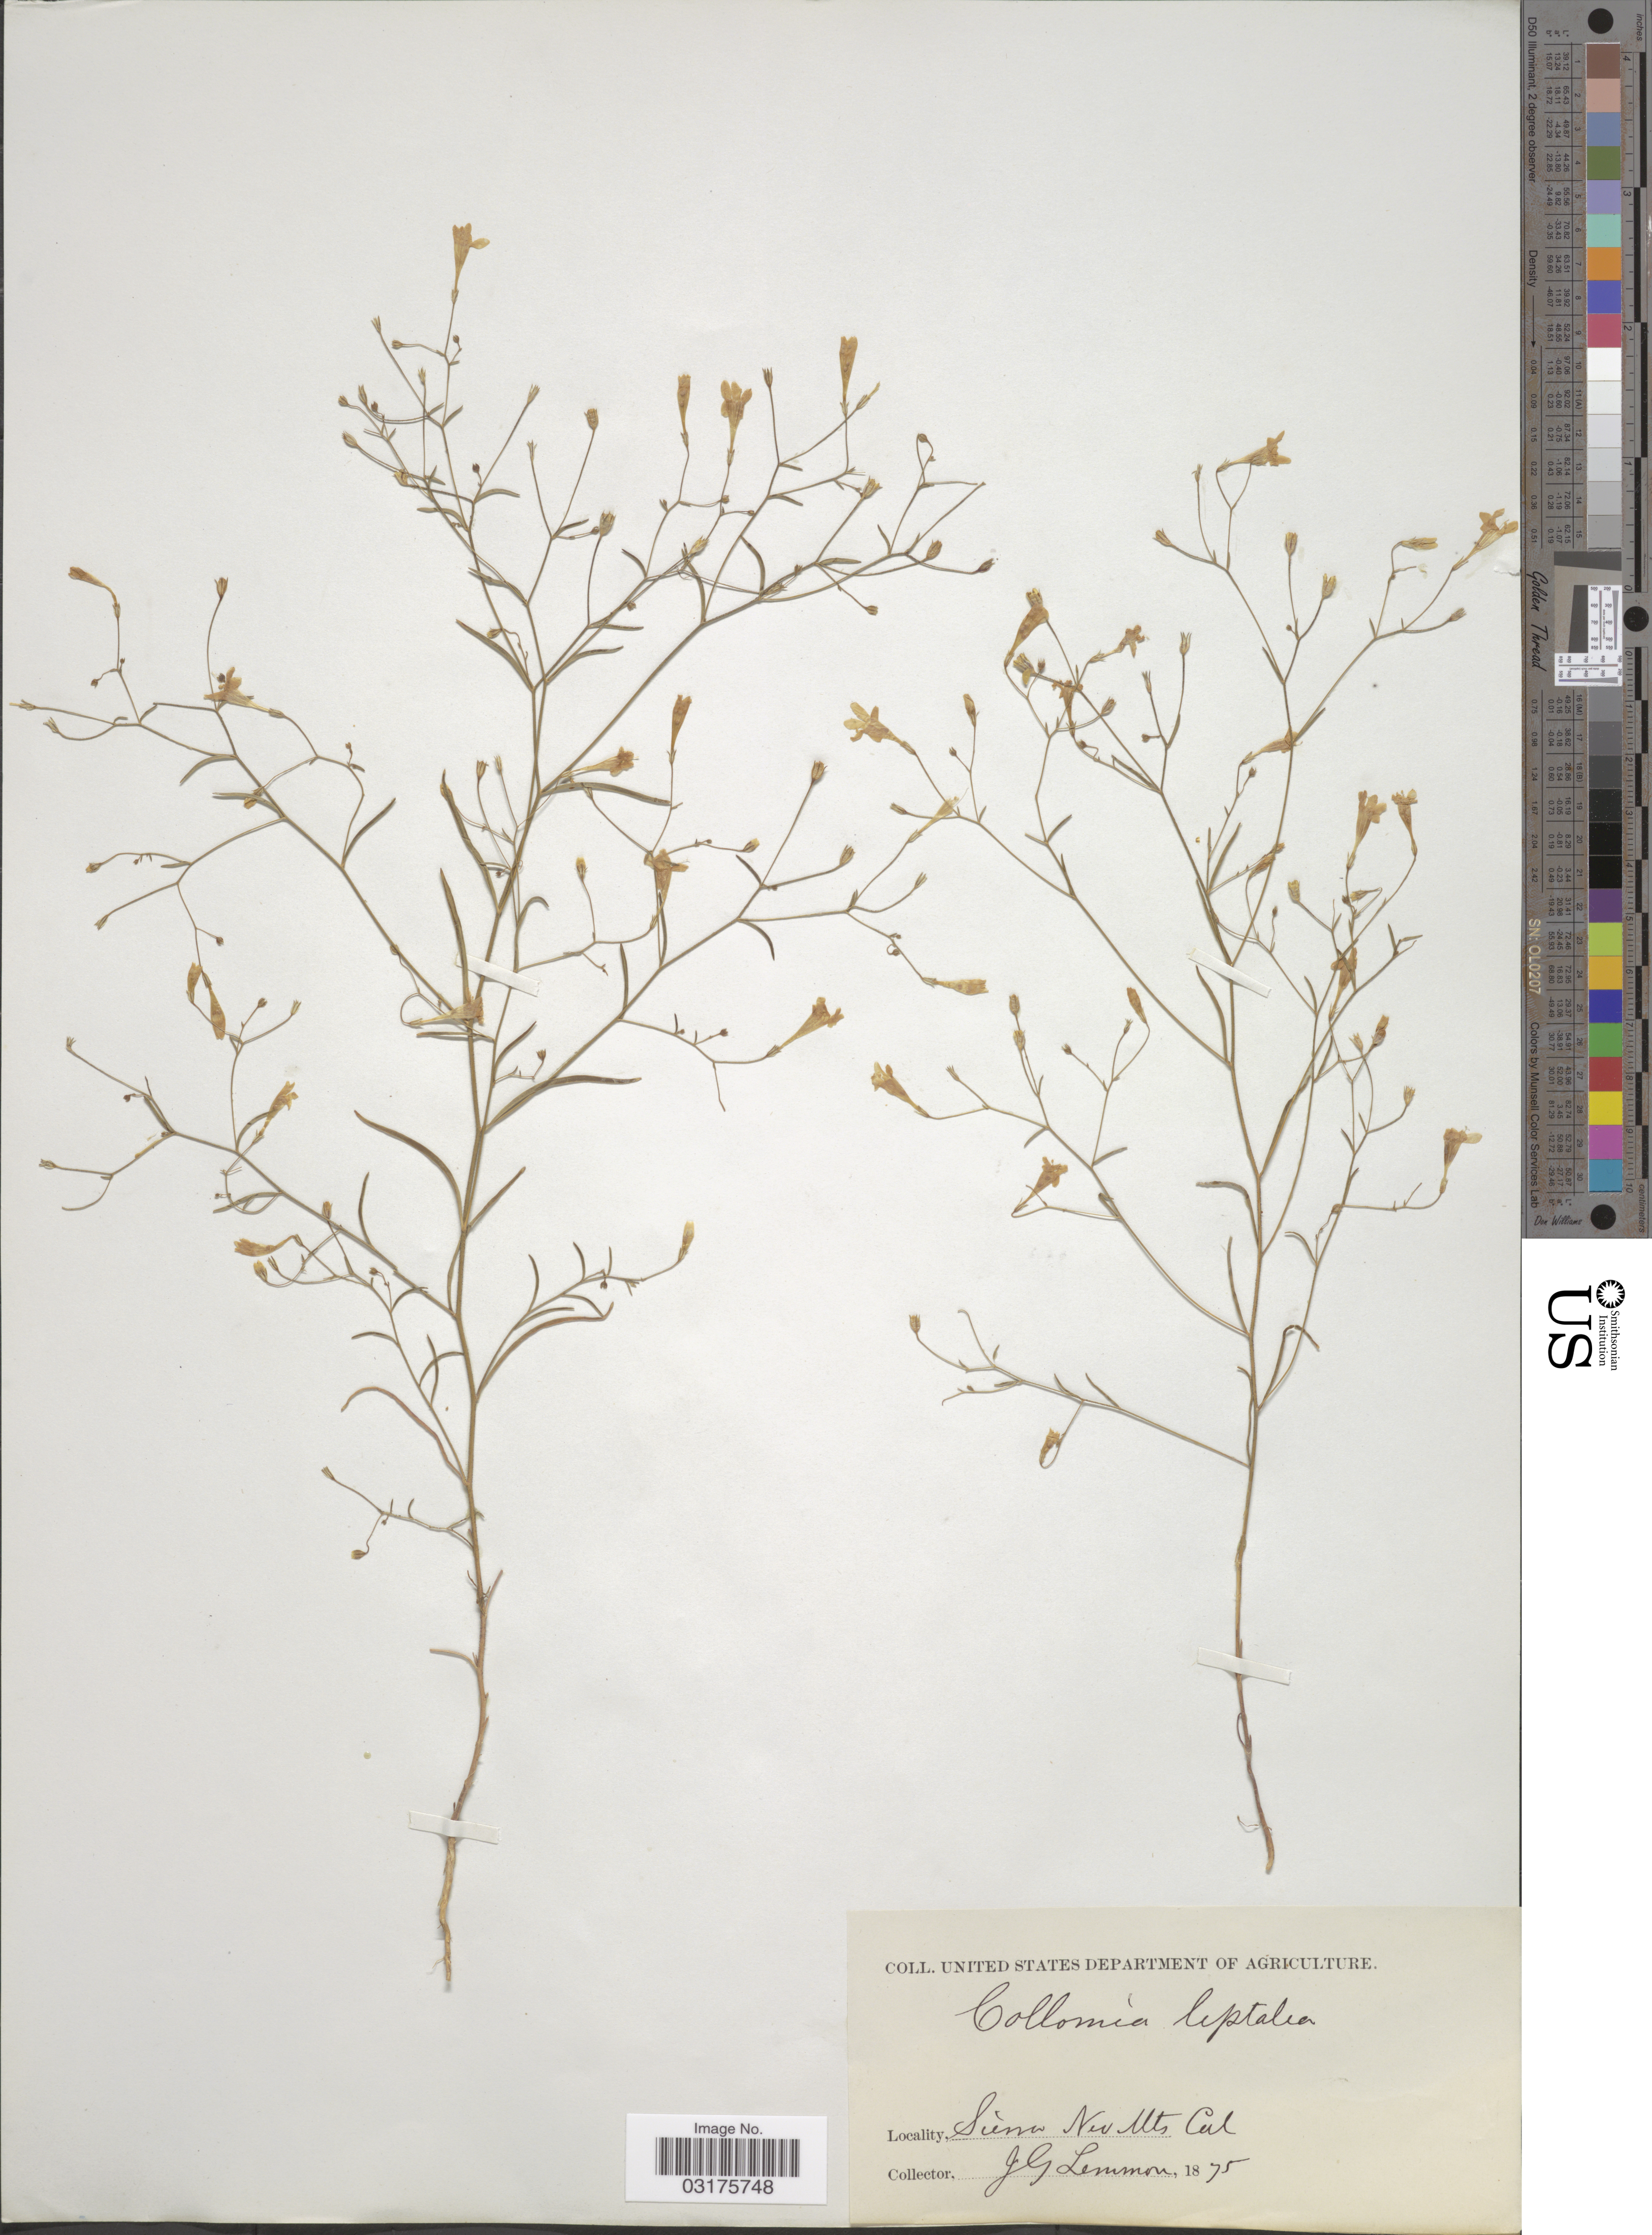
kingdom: Plantae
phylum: Tracheophyta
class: Magnoliopsida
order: Ericales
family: Polemoniaceae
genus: Navarretia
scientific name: Navarretia leptalea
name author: (A. Gray) L.A. Johnson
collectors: J. Lemmon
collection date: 1875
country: United States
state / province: California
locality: Sierra Nev. Mts.